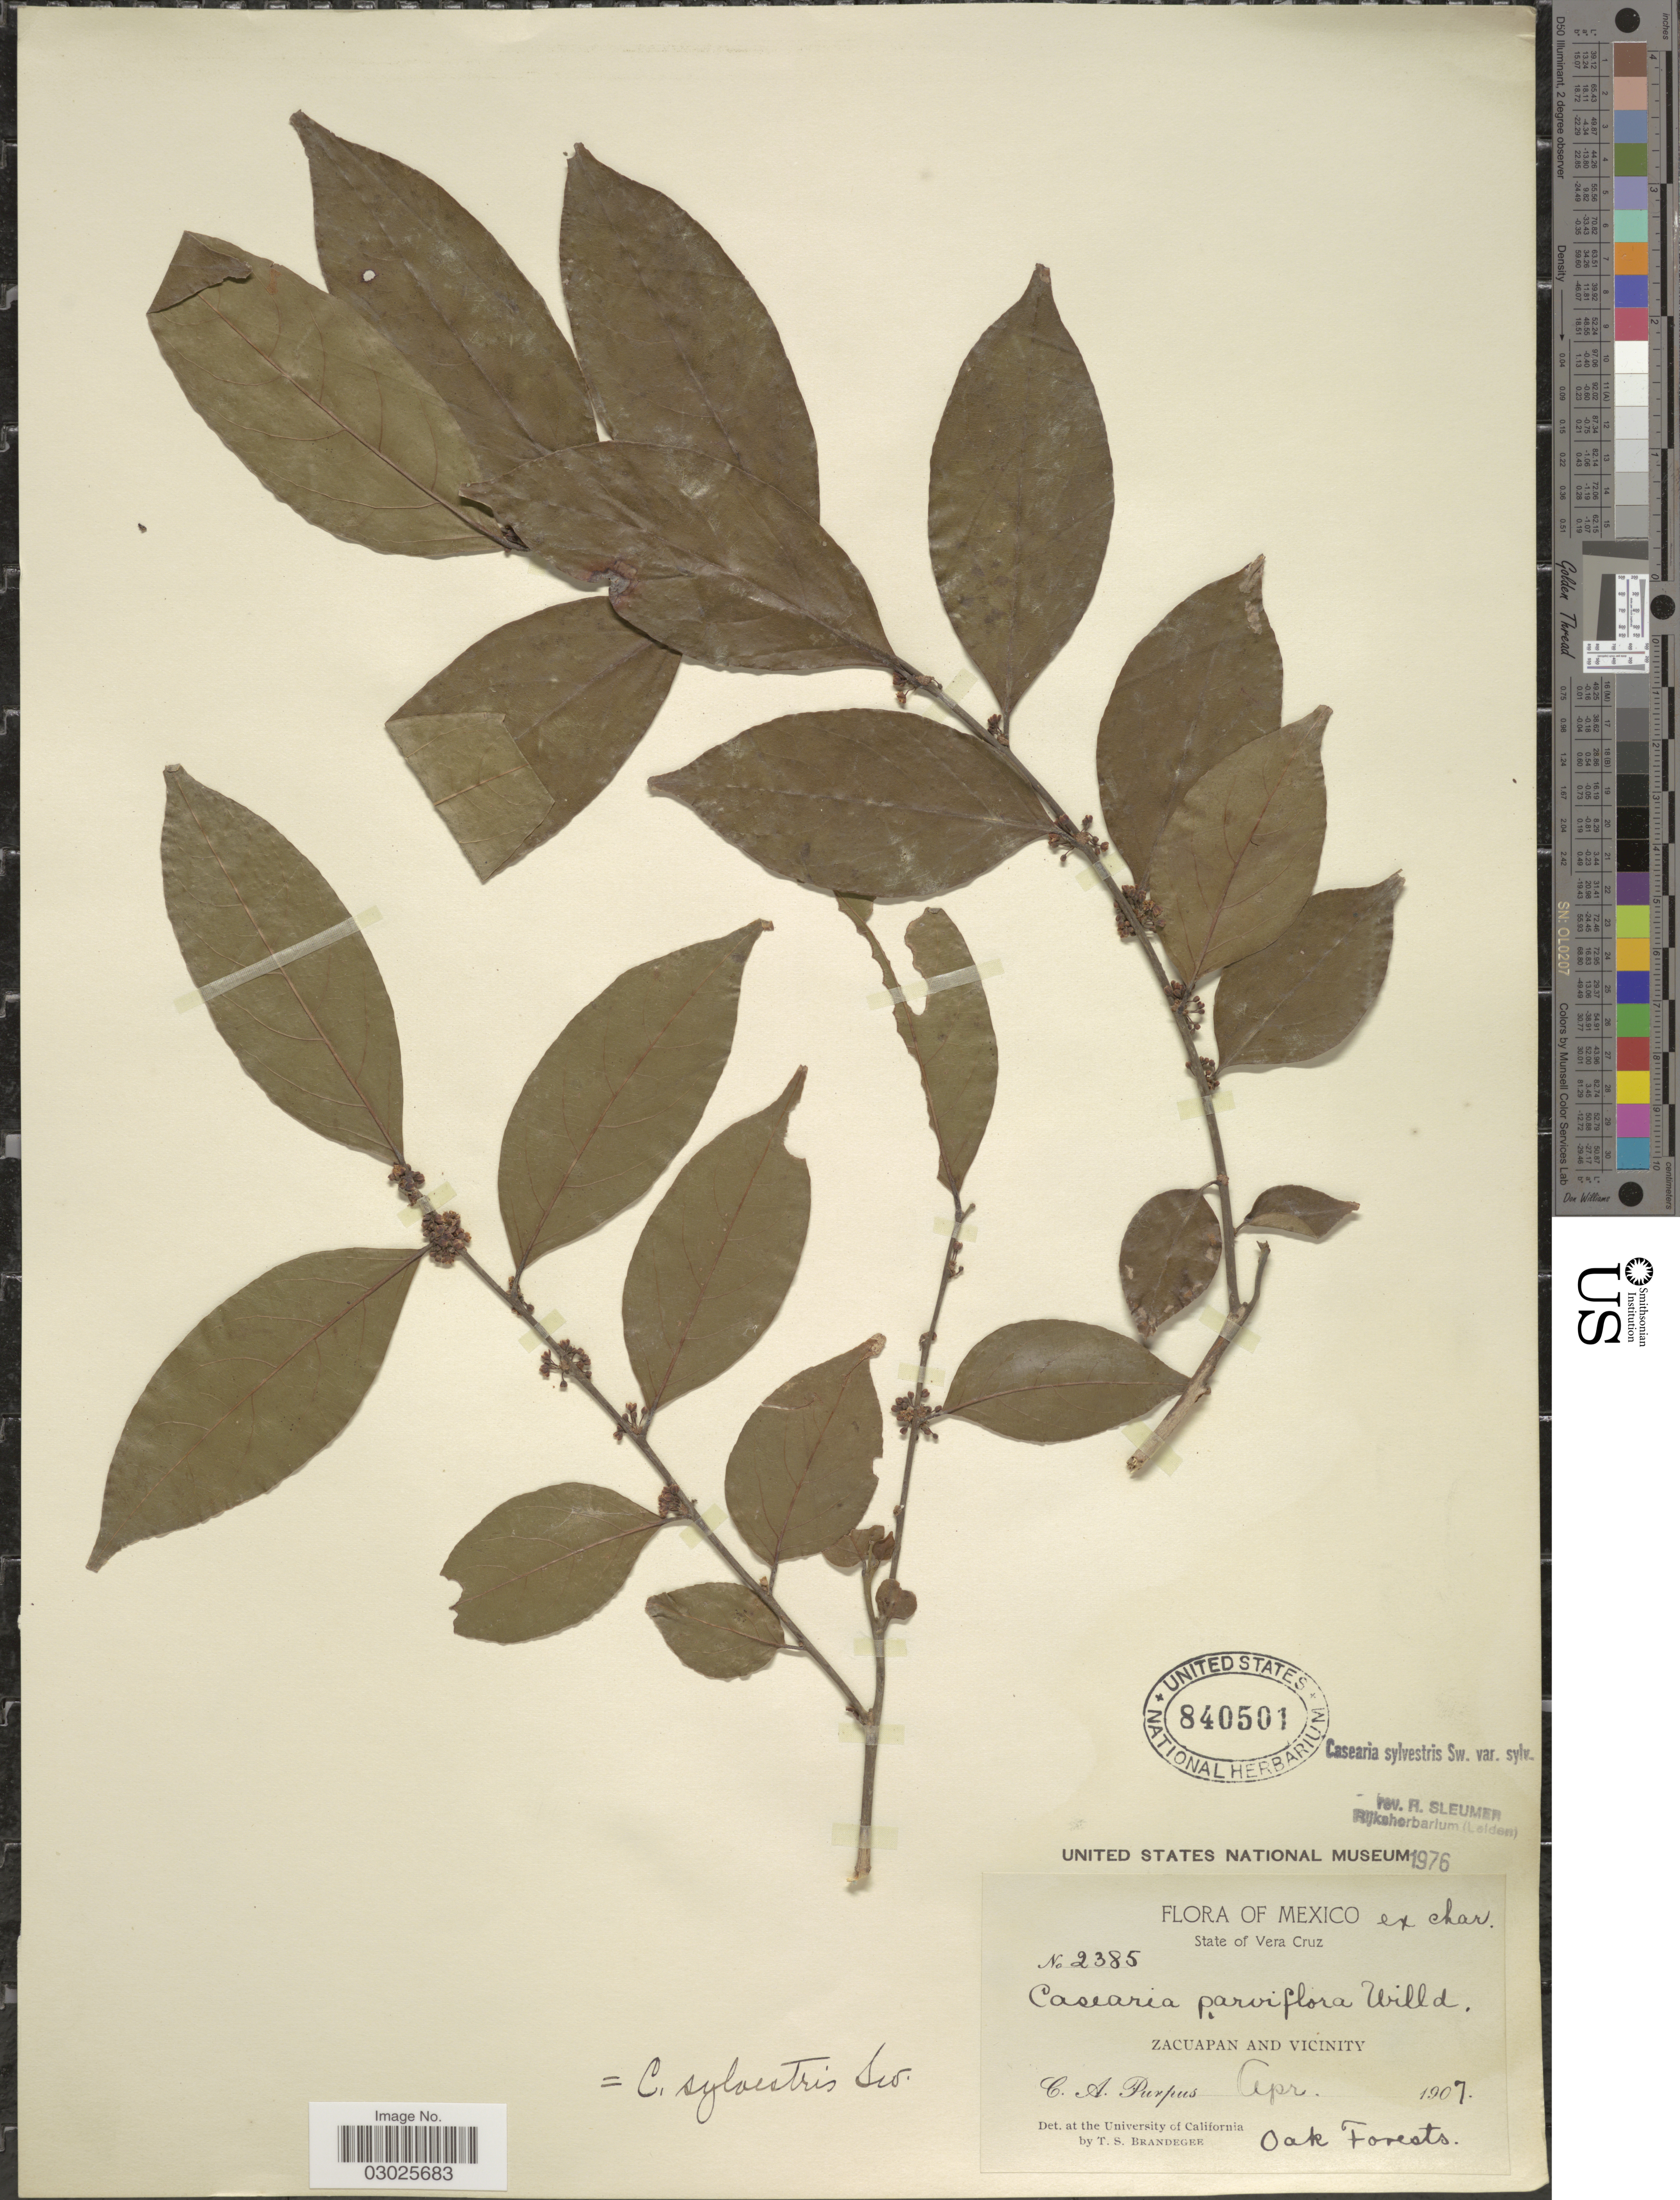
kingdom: Plantae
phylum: Tracheophyta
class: Magnoliopsida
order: Malpighiales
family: Salicaceae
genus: Casearia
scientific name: Casearia sylvestris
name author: Sw.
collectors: C. A. Purpus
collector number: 2385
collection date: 1907-04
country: Mexico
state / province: Veracruz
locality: State of Vera Cruz. Zacuapan and Vicinity.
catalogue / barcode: US 840501